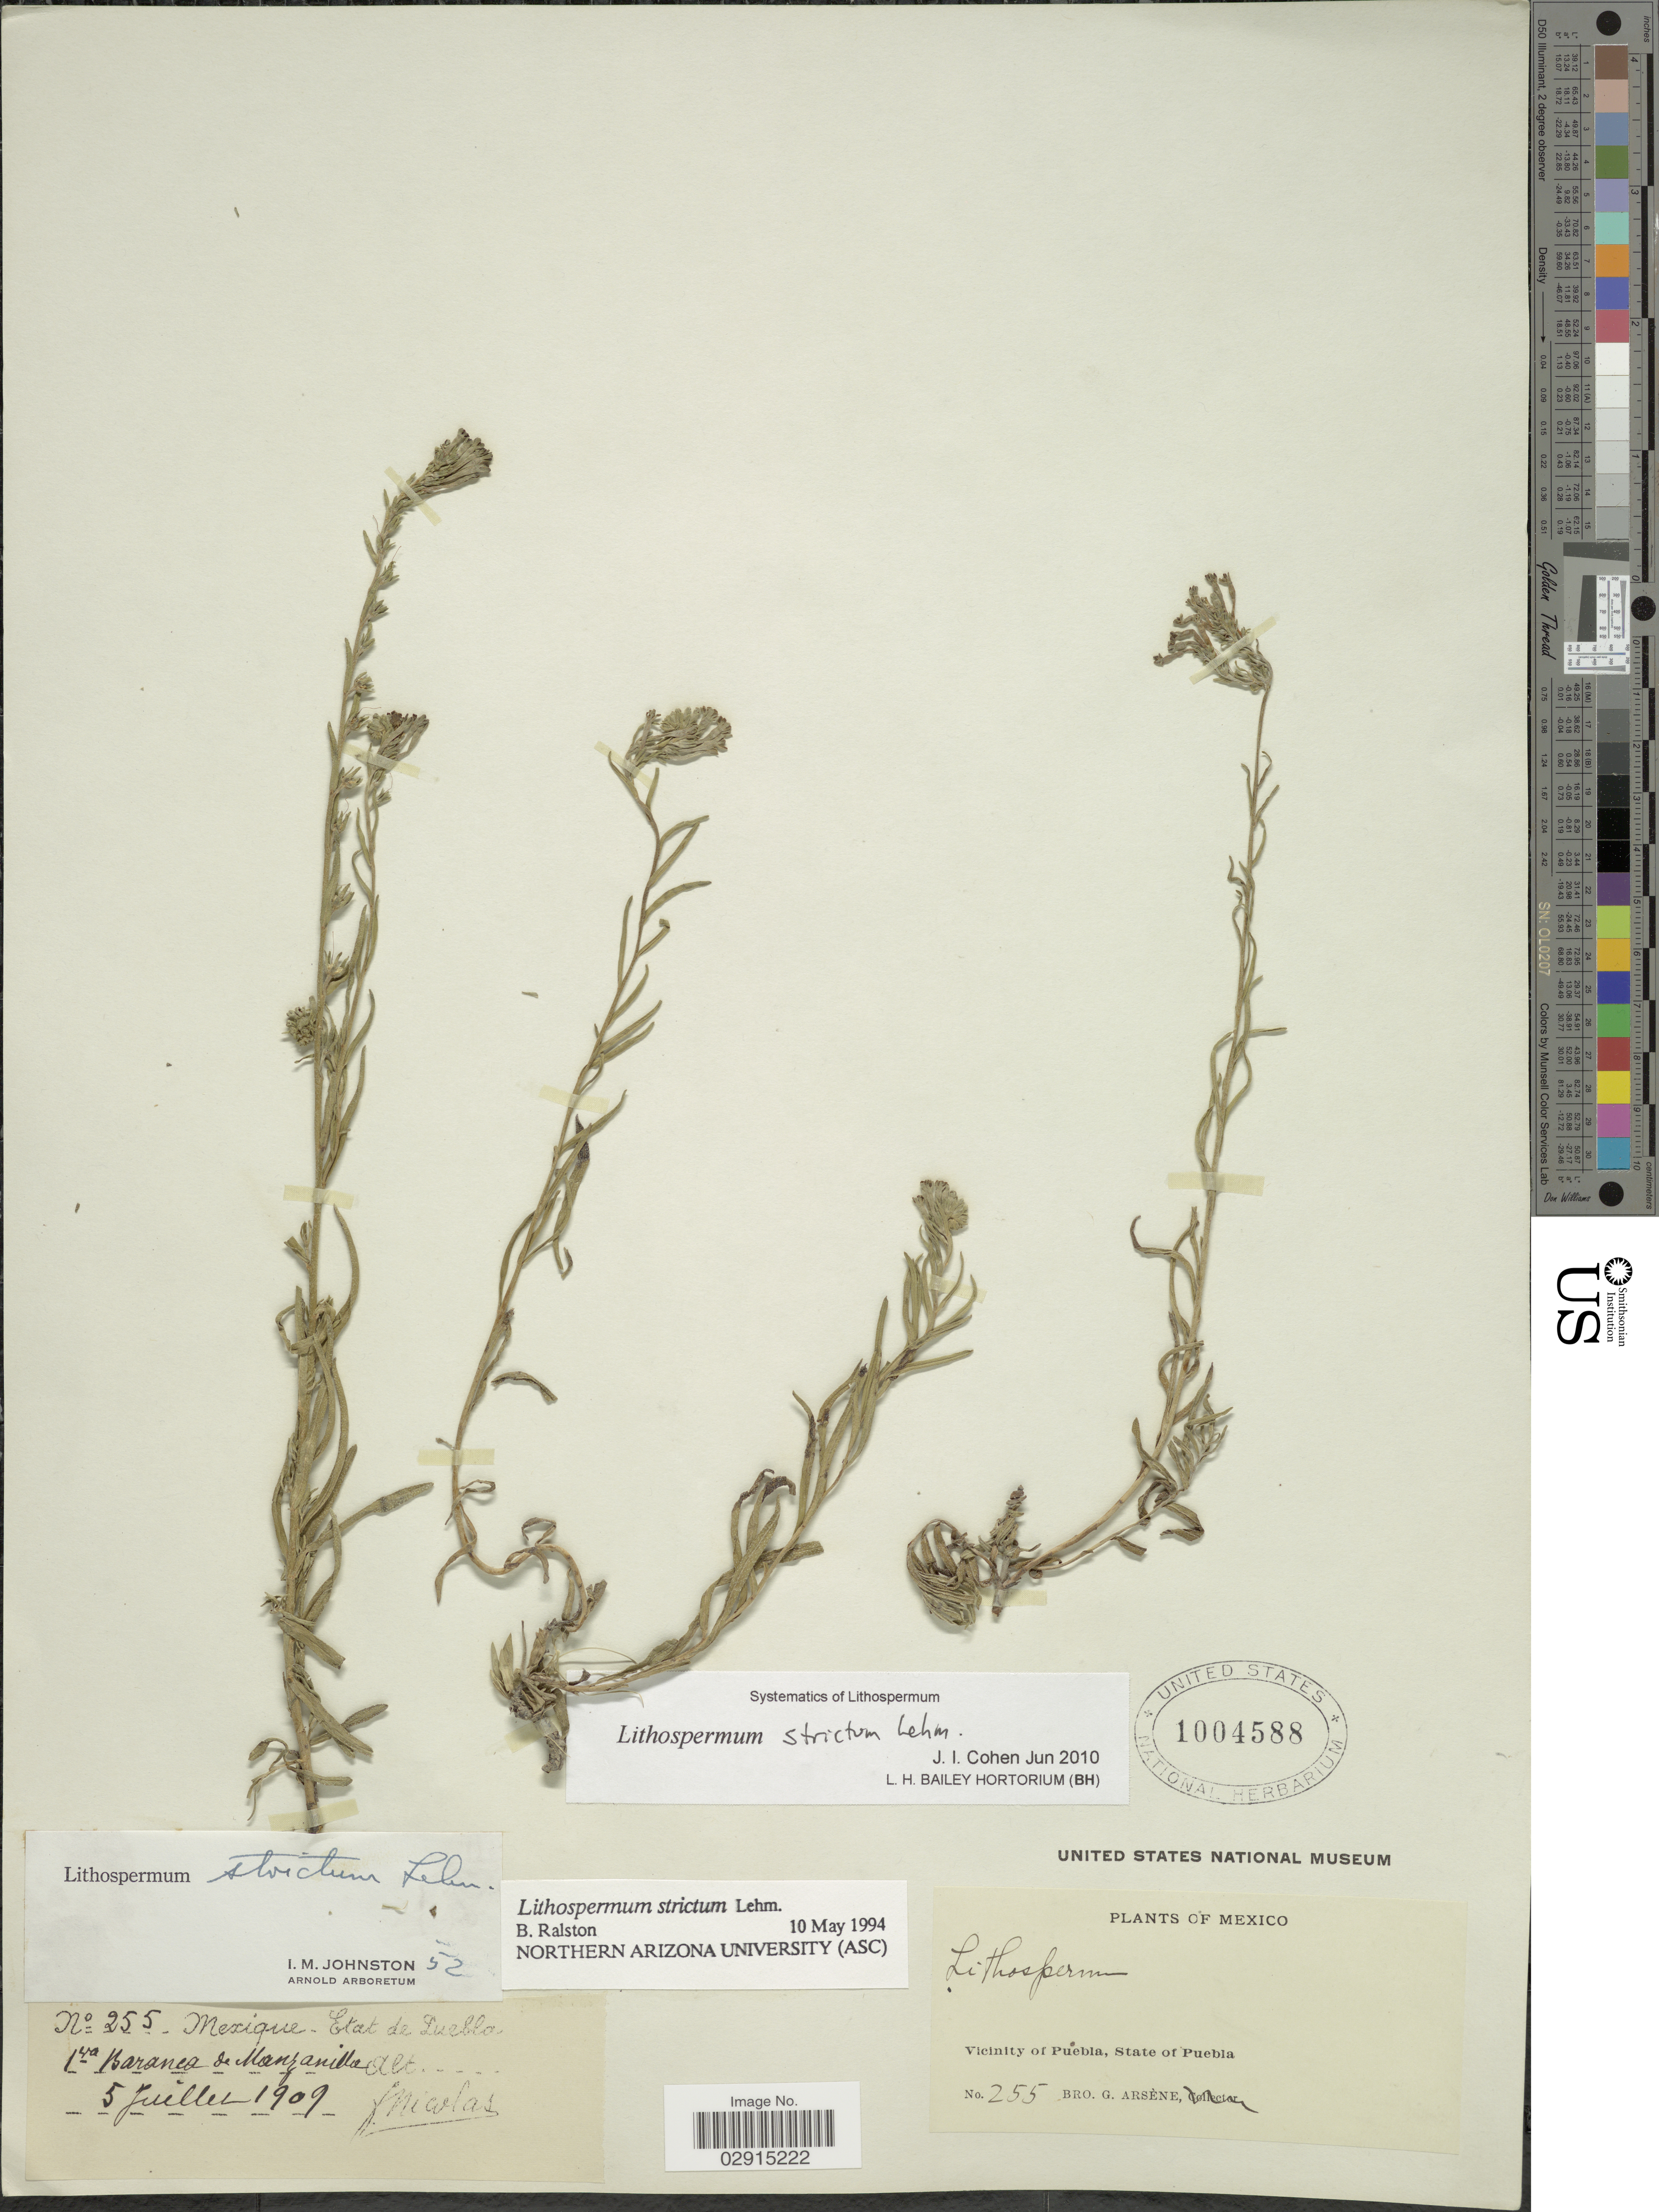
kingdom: Plantae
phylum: Tracheophyta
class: Magnoliopsida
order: Boraginales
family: Boraginaceae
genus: Lithospermum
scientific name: Lithospermum strictum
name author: Lehm.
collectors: F. Nicolas & Bro. G. Arsène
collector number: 255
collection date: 1909-07-05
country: Mexico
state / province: Puebla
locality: Etat de Puebla. Baranca de Manzanillo. Vicinity of Puebla.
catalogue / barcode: US 1004588